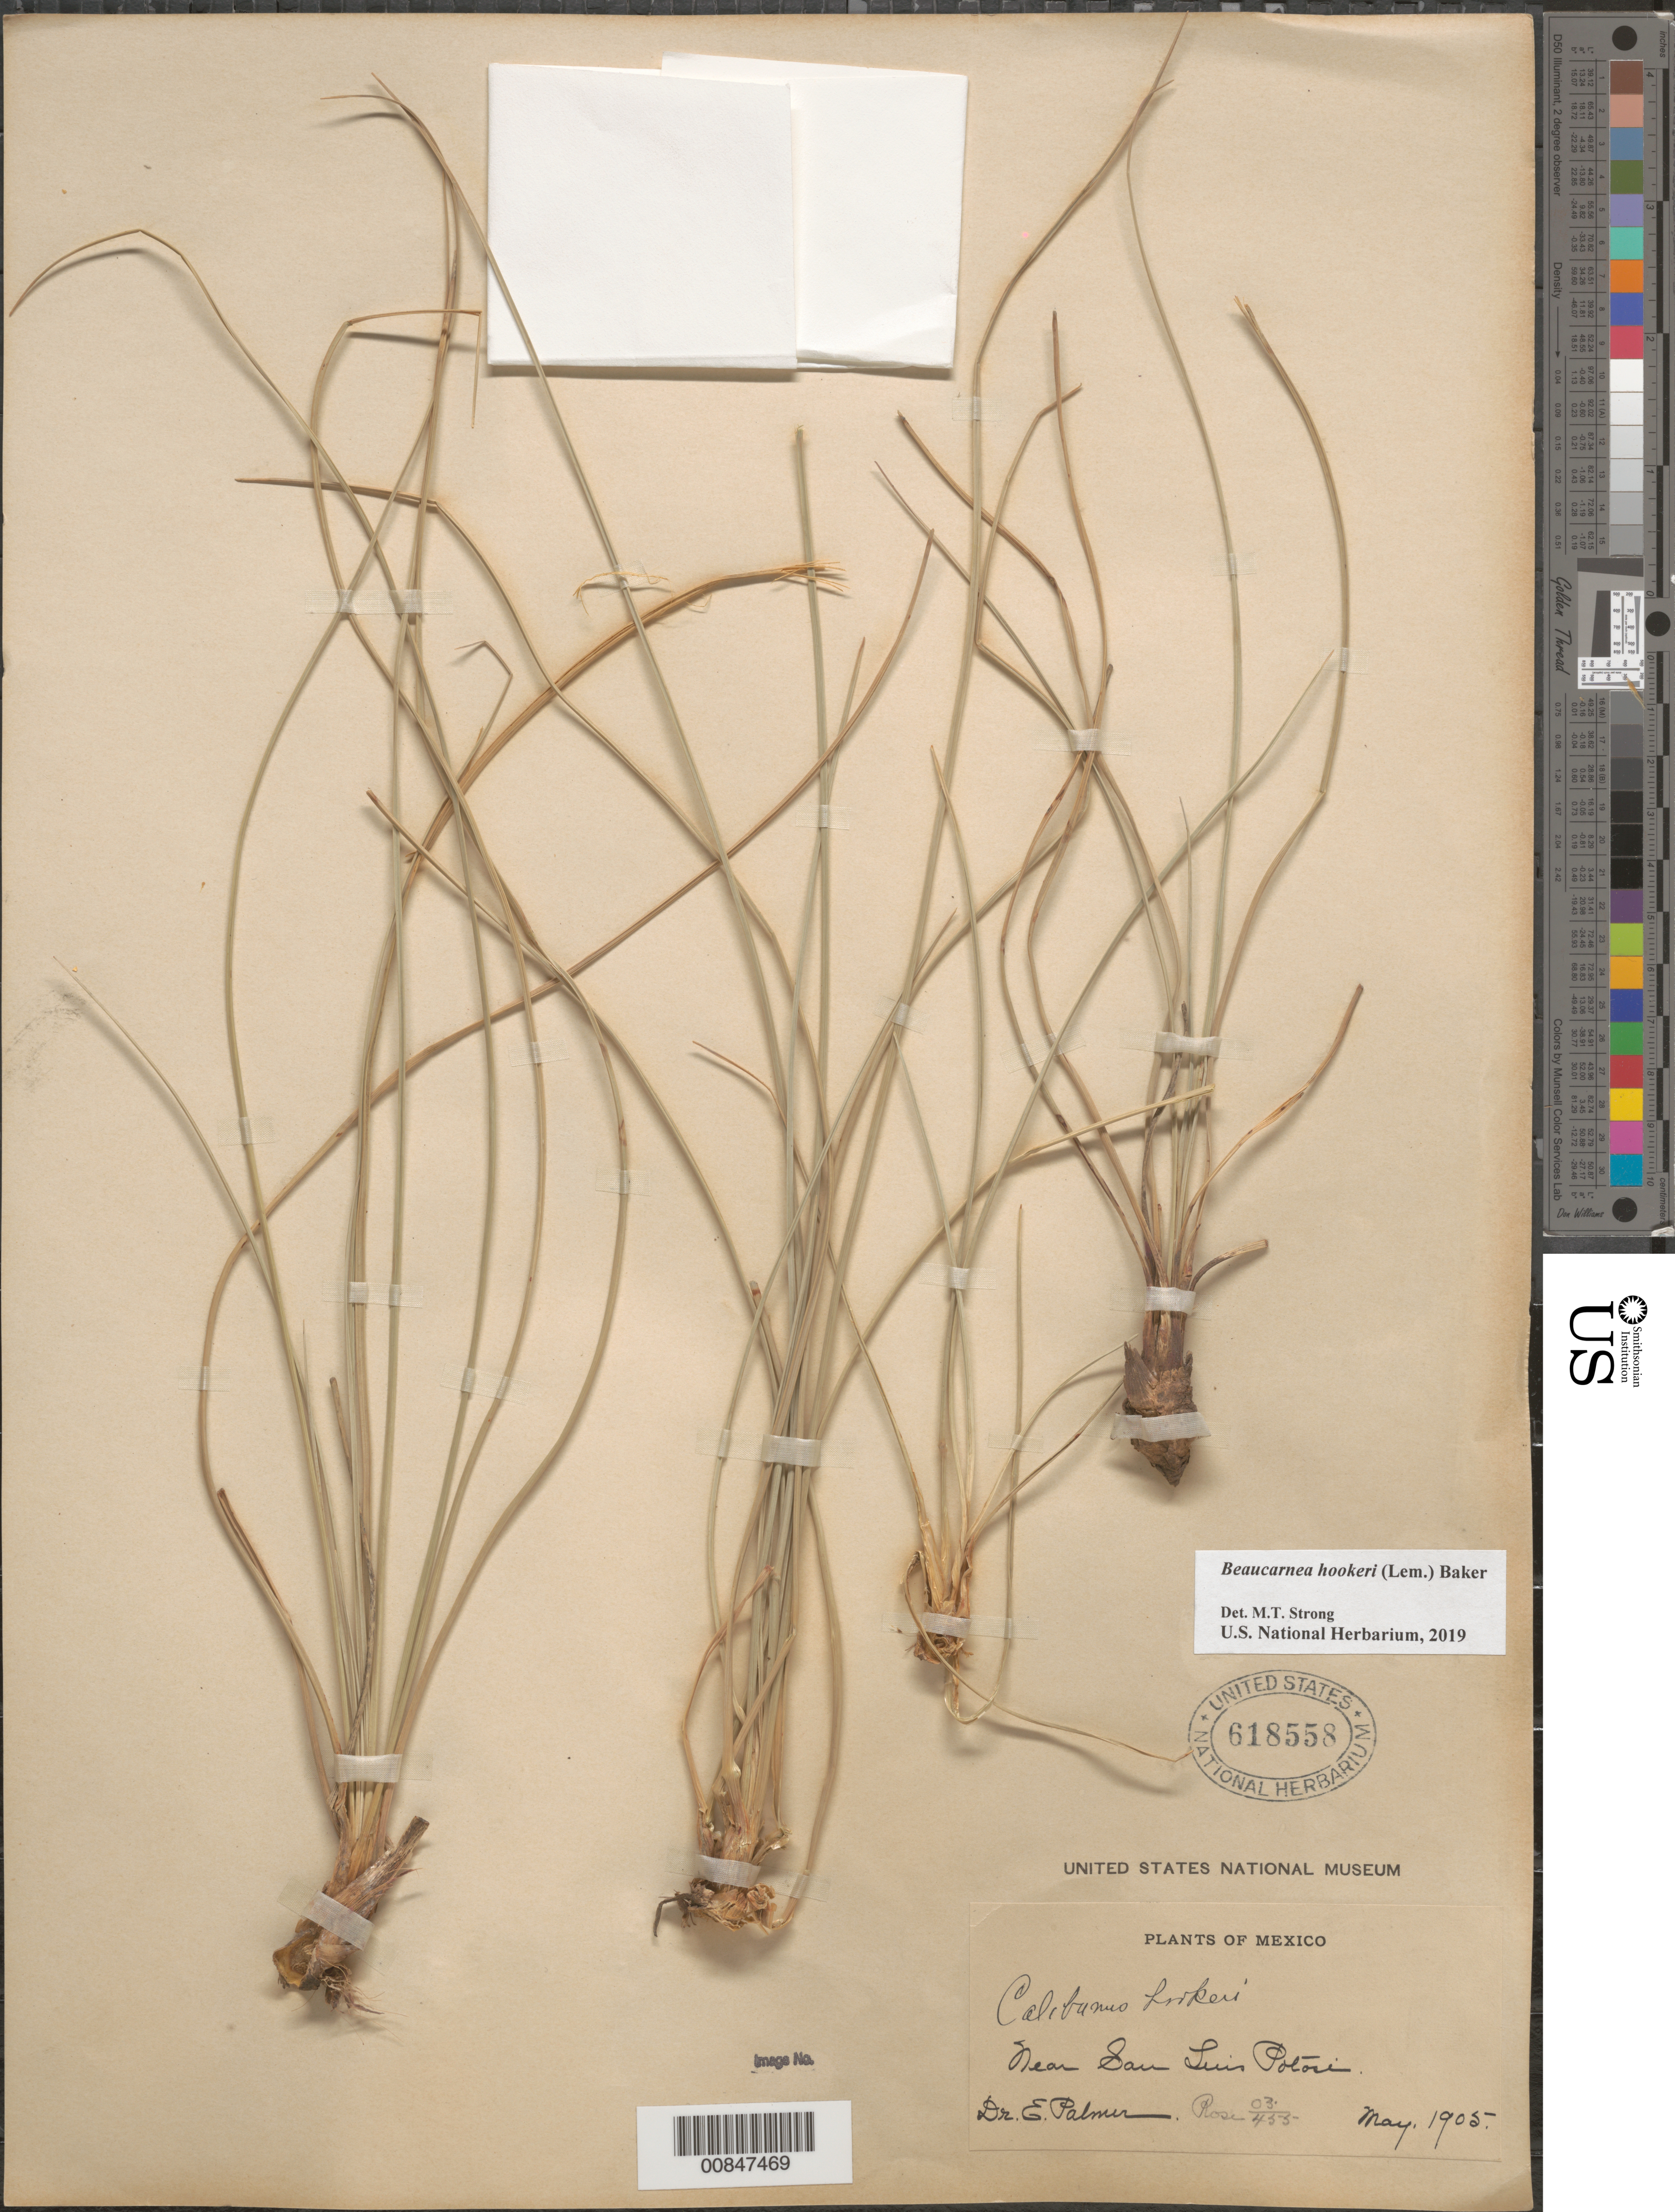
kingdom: Plantae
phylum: Tracheophyta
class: Liliopsida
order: Asparagales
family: Asparagaceae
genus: Beaucarnea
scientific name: Beaucarnea hookeri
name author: (Lem.) Baker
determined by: Strong, Mark T., (BOT), Smithsonian Institution - National Museum of Natural History (UNITED STATES)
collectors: E. Palmer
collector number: (Rose 03455)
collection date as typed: May 1905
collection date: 1905-05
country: Mexico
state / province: San Luis Potosí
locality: Near San Luis Potosí.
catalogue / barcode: US 618558